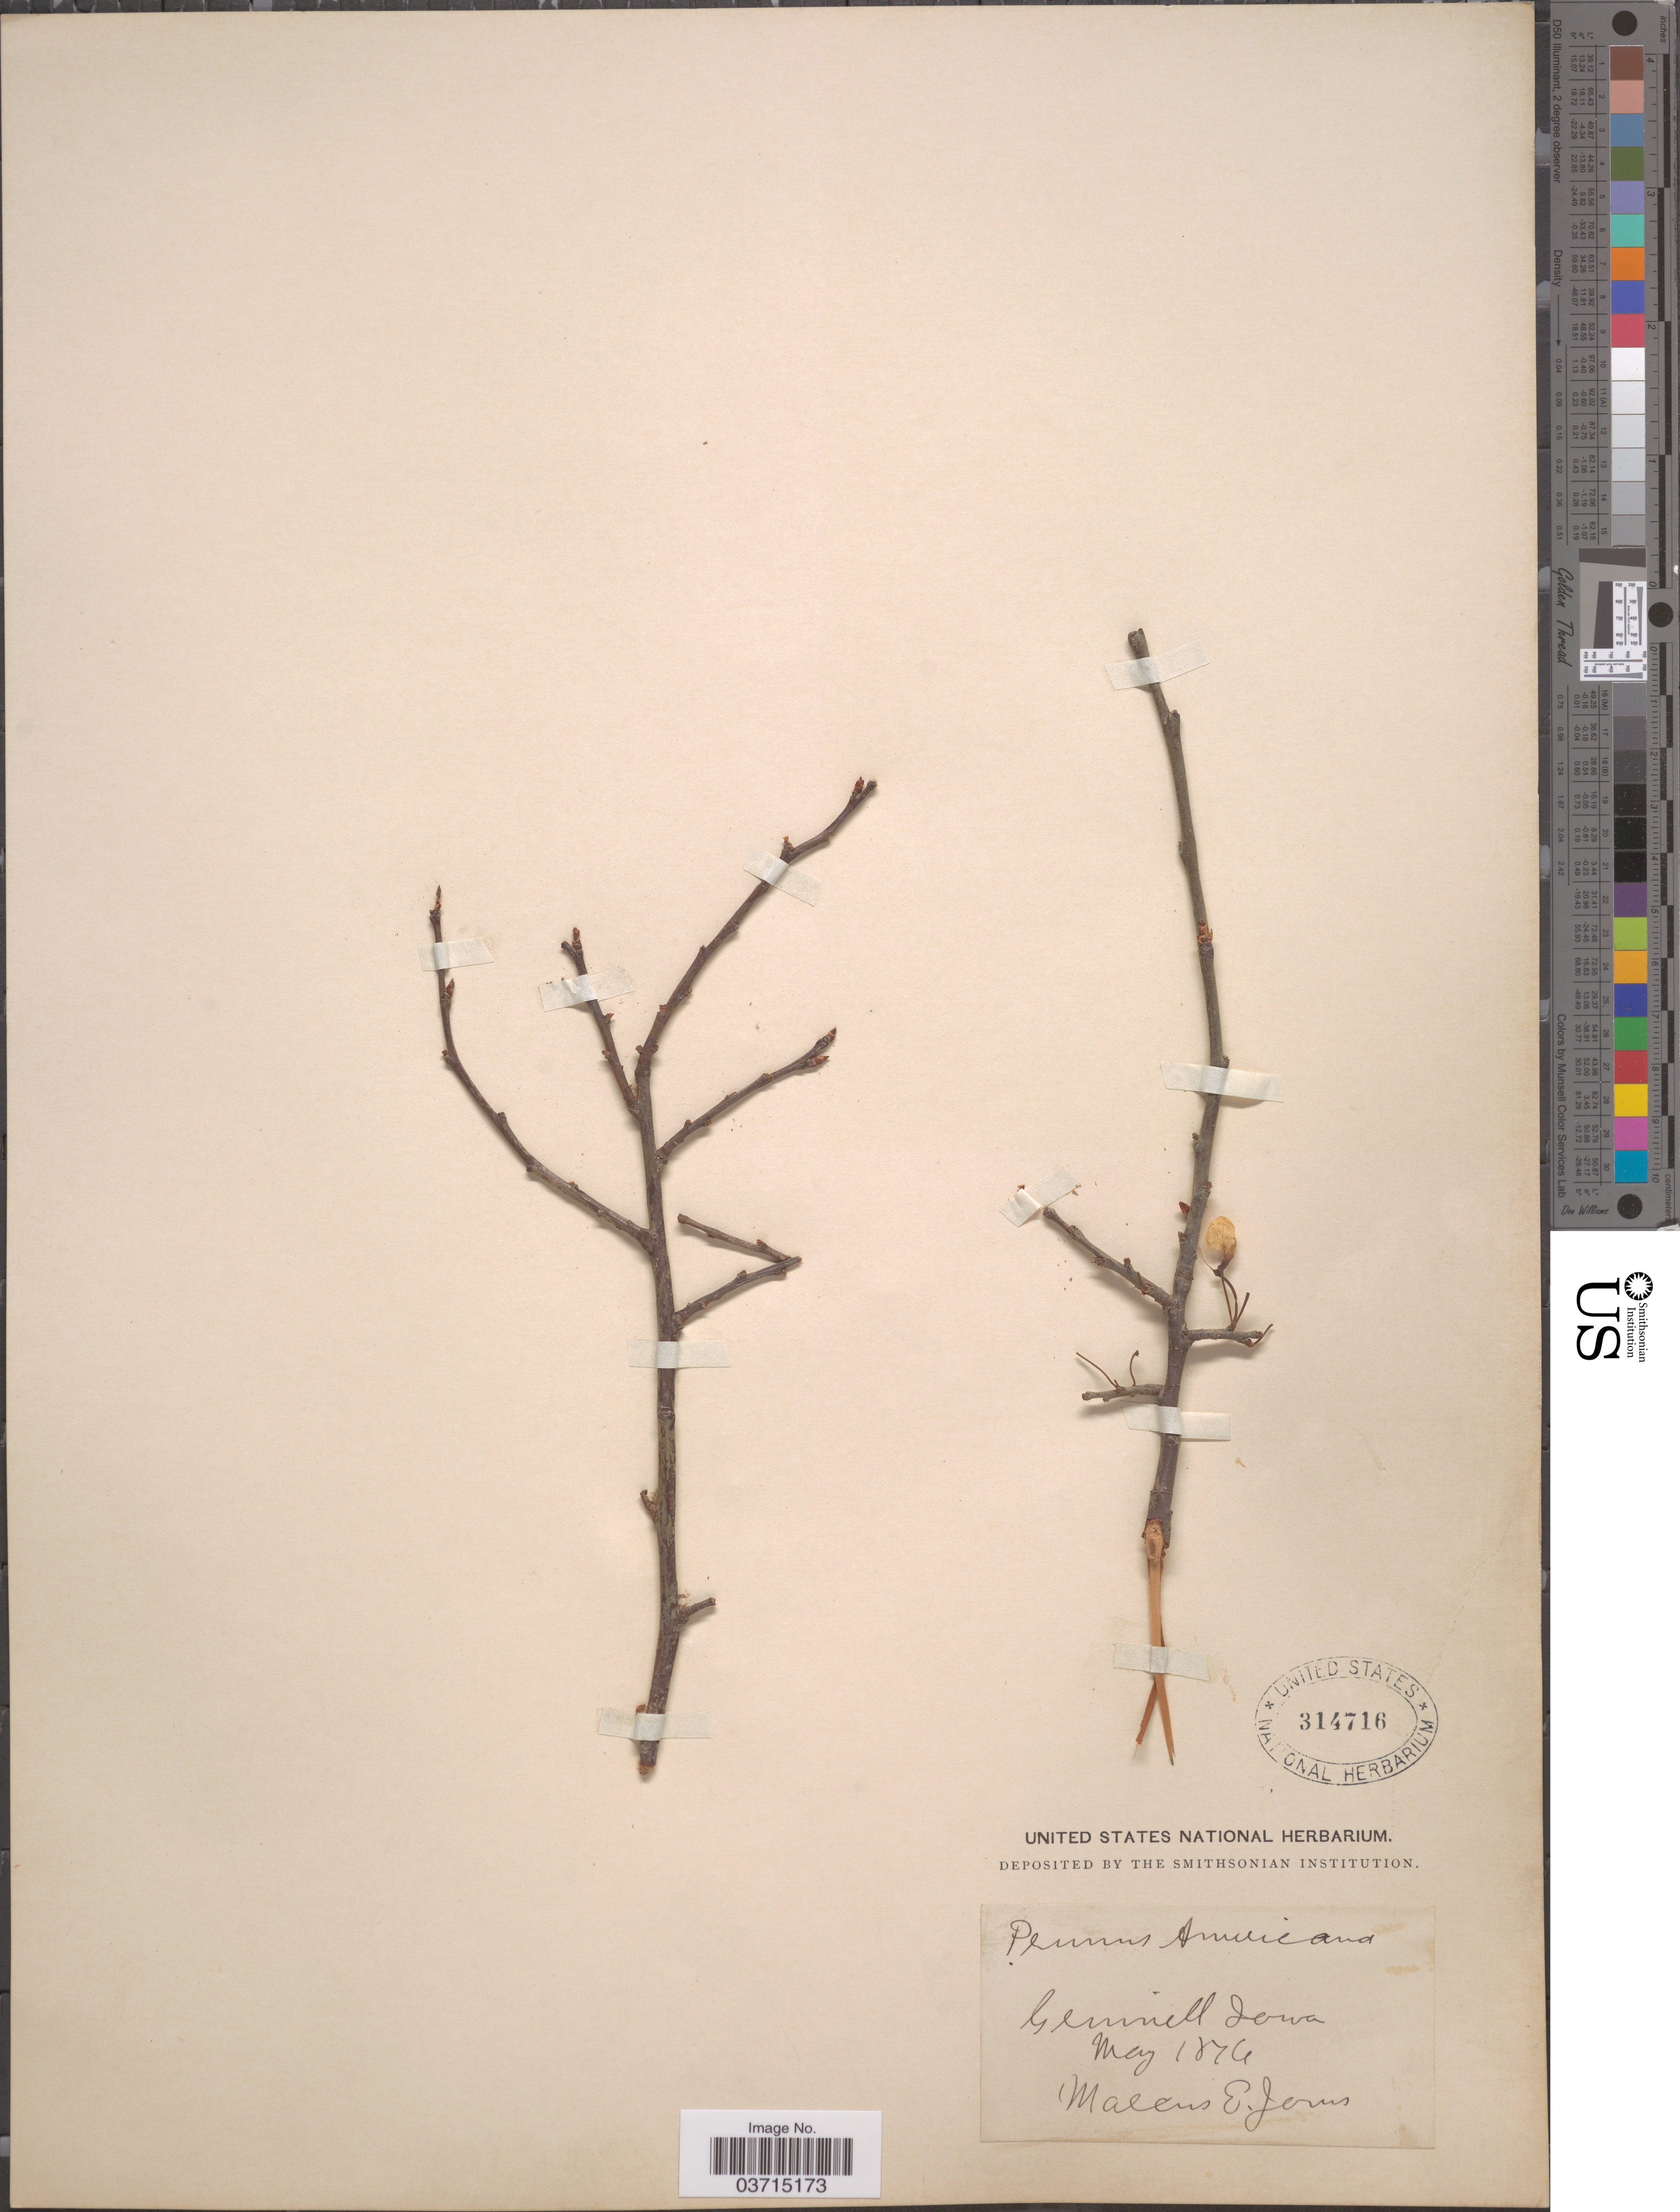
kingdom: Plantae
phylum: Tracheophyta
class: Magnoliopsida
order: Rosales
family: Rosaceae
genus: Prunus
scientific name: Prunus americana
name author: Marshall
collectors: M. E. Jones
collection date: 1876-05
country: United States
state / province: Iowa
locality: Grinnell.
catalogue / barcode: US 314716